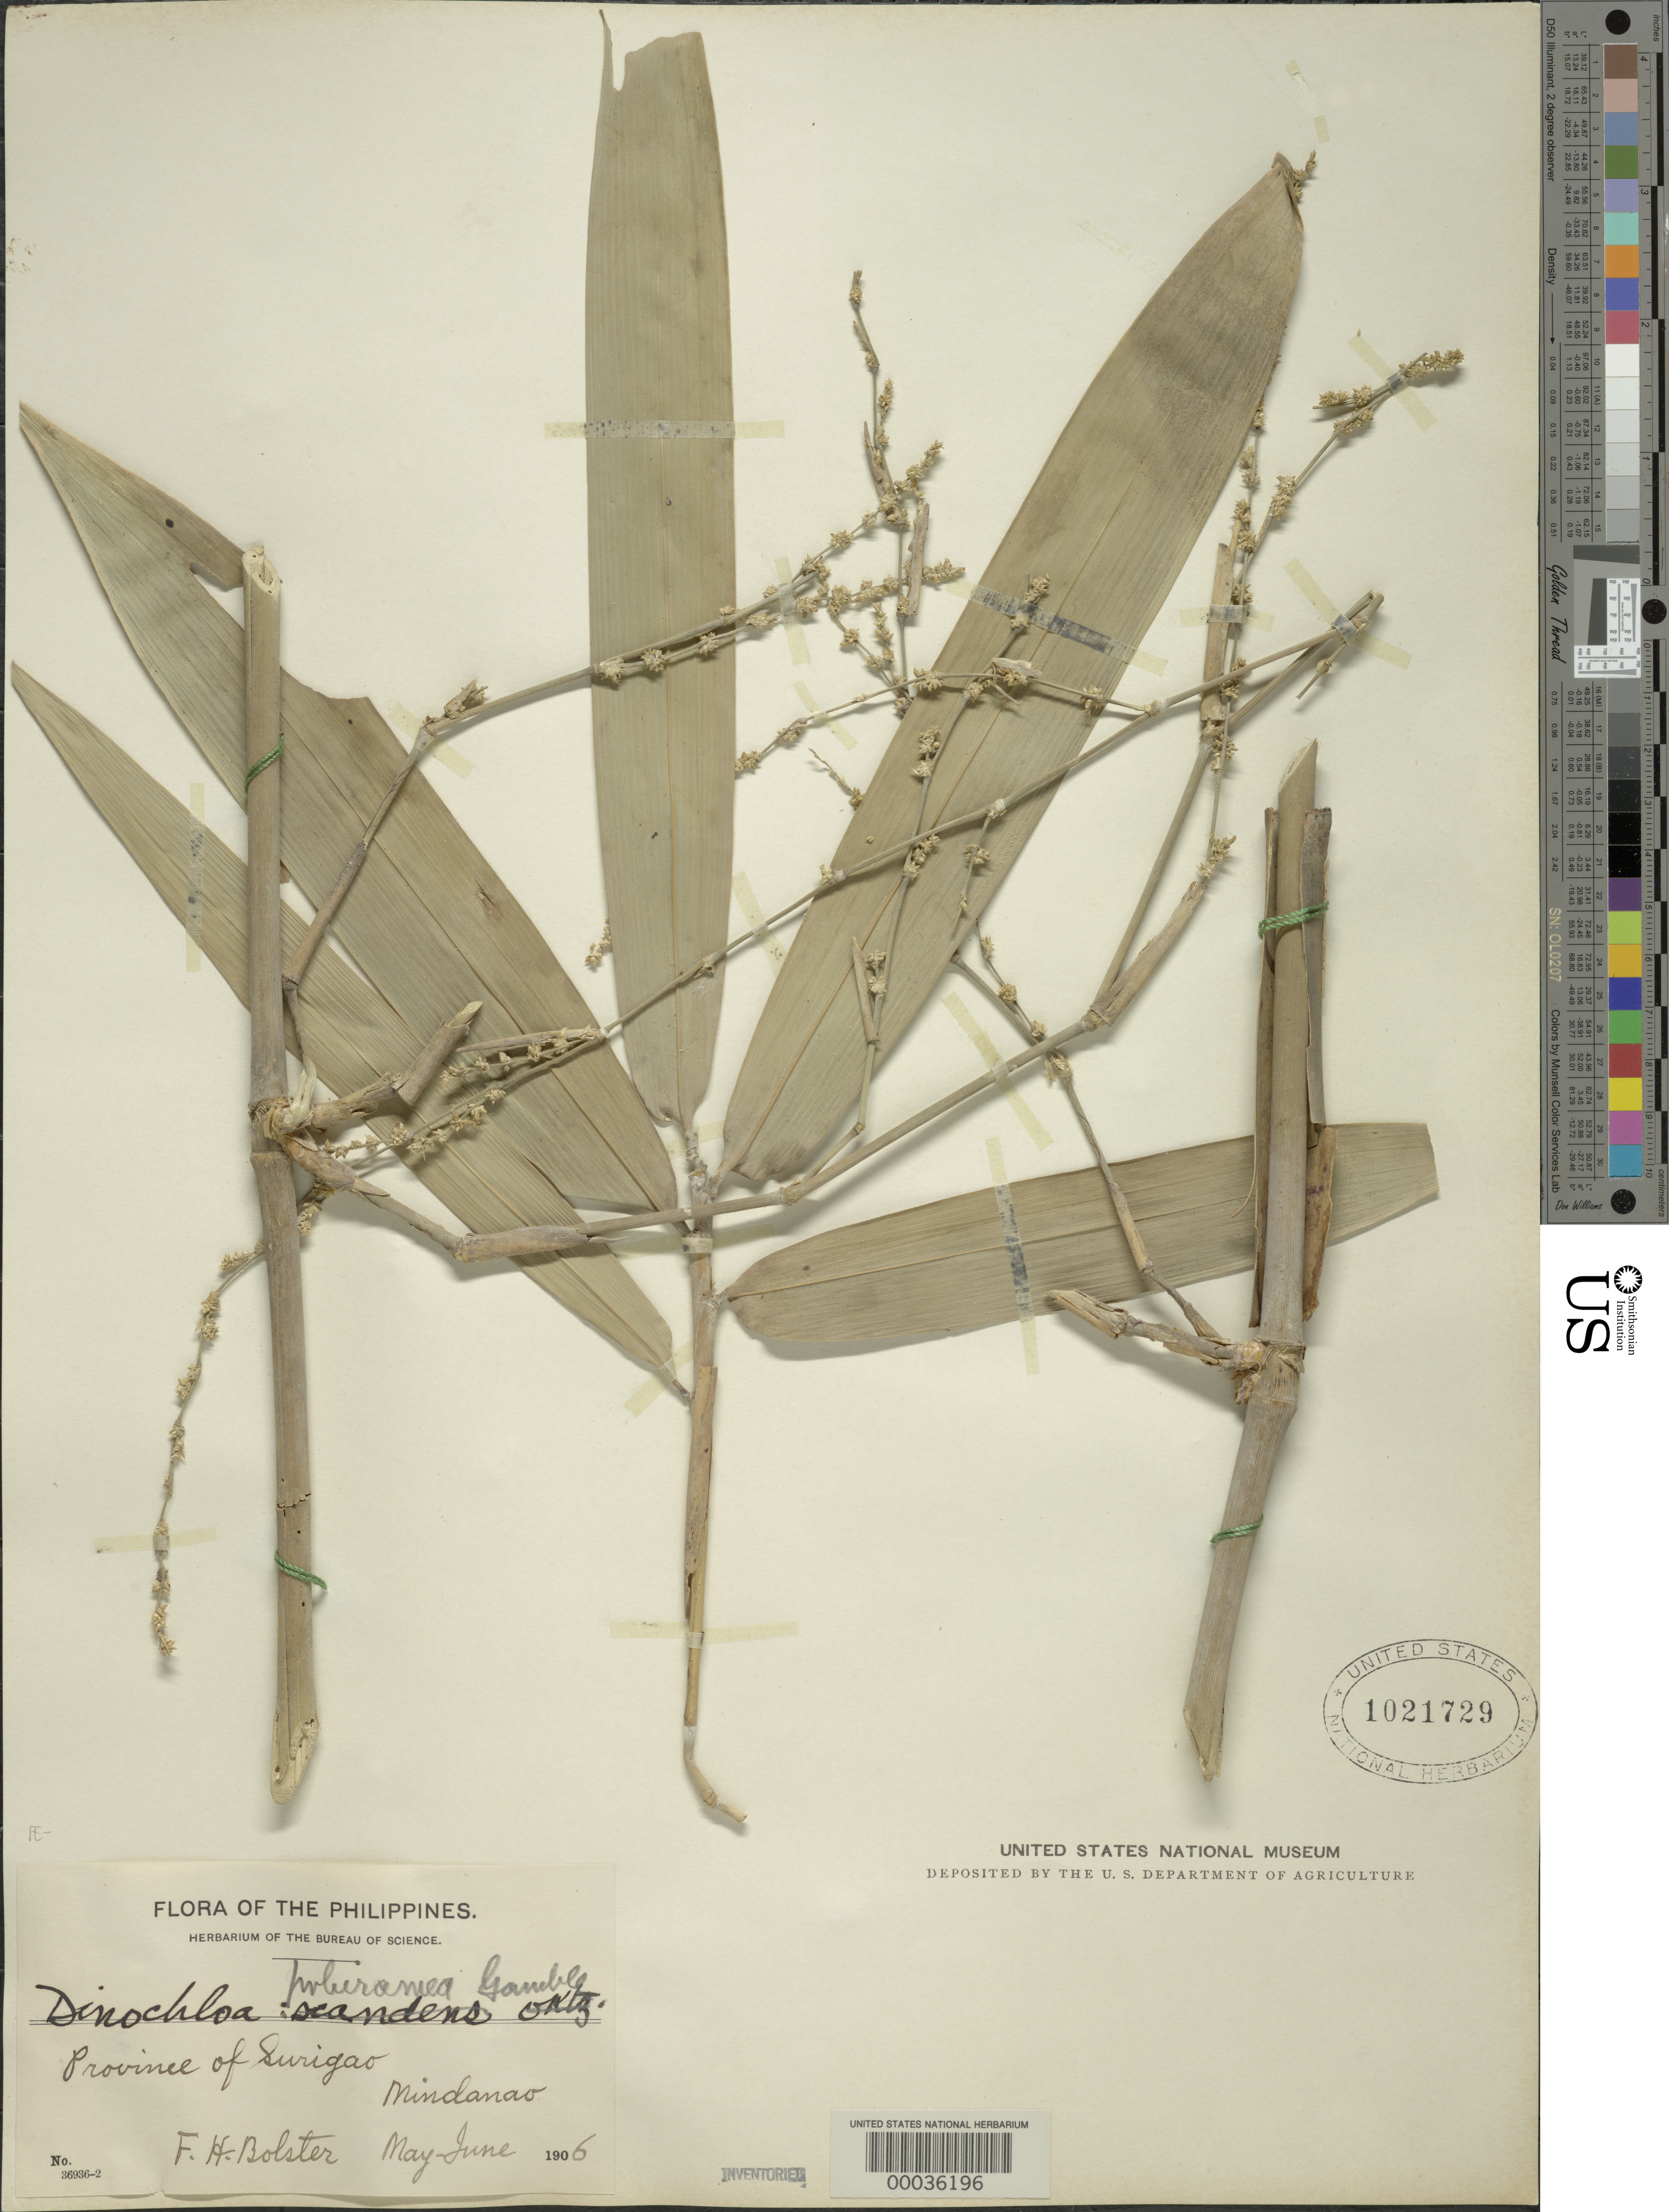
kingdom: Plantae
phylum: Tracheophyta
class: Liliopsida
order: Poales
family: Poaceae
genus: Dinochloa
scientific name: Dinochloa pubiramea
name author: Merr. ex Gamble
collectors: F. Bolster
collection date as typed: May 1906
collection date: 1906-05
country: Philippines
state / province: Caraga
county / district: Surigao del Norte / Surigao del Sur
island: Mindanao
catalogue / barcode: US 1021729